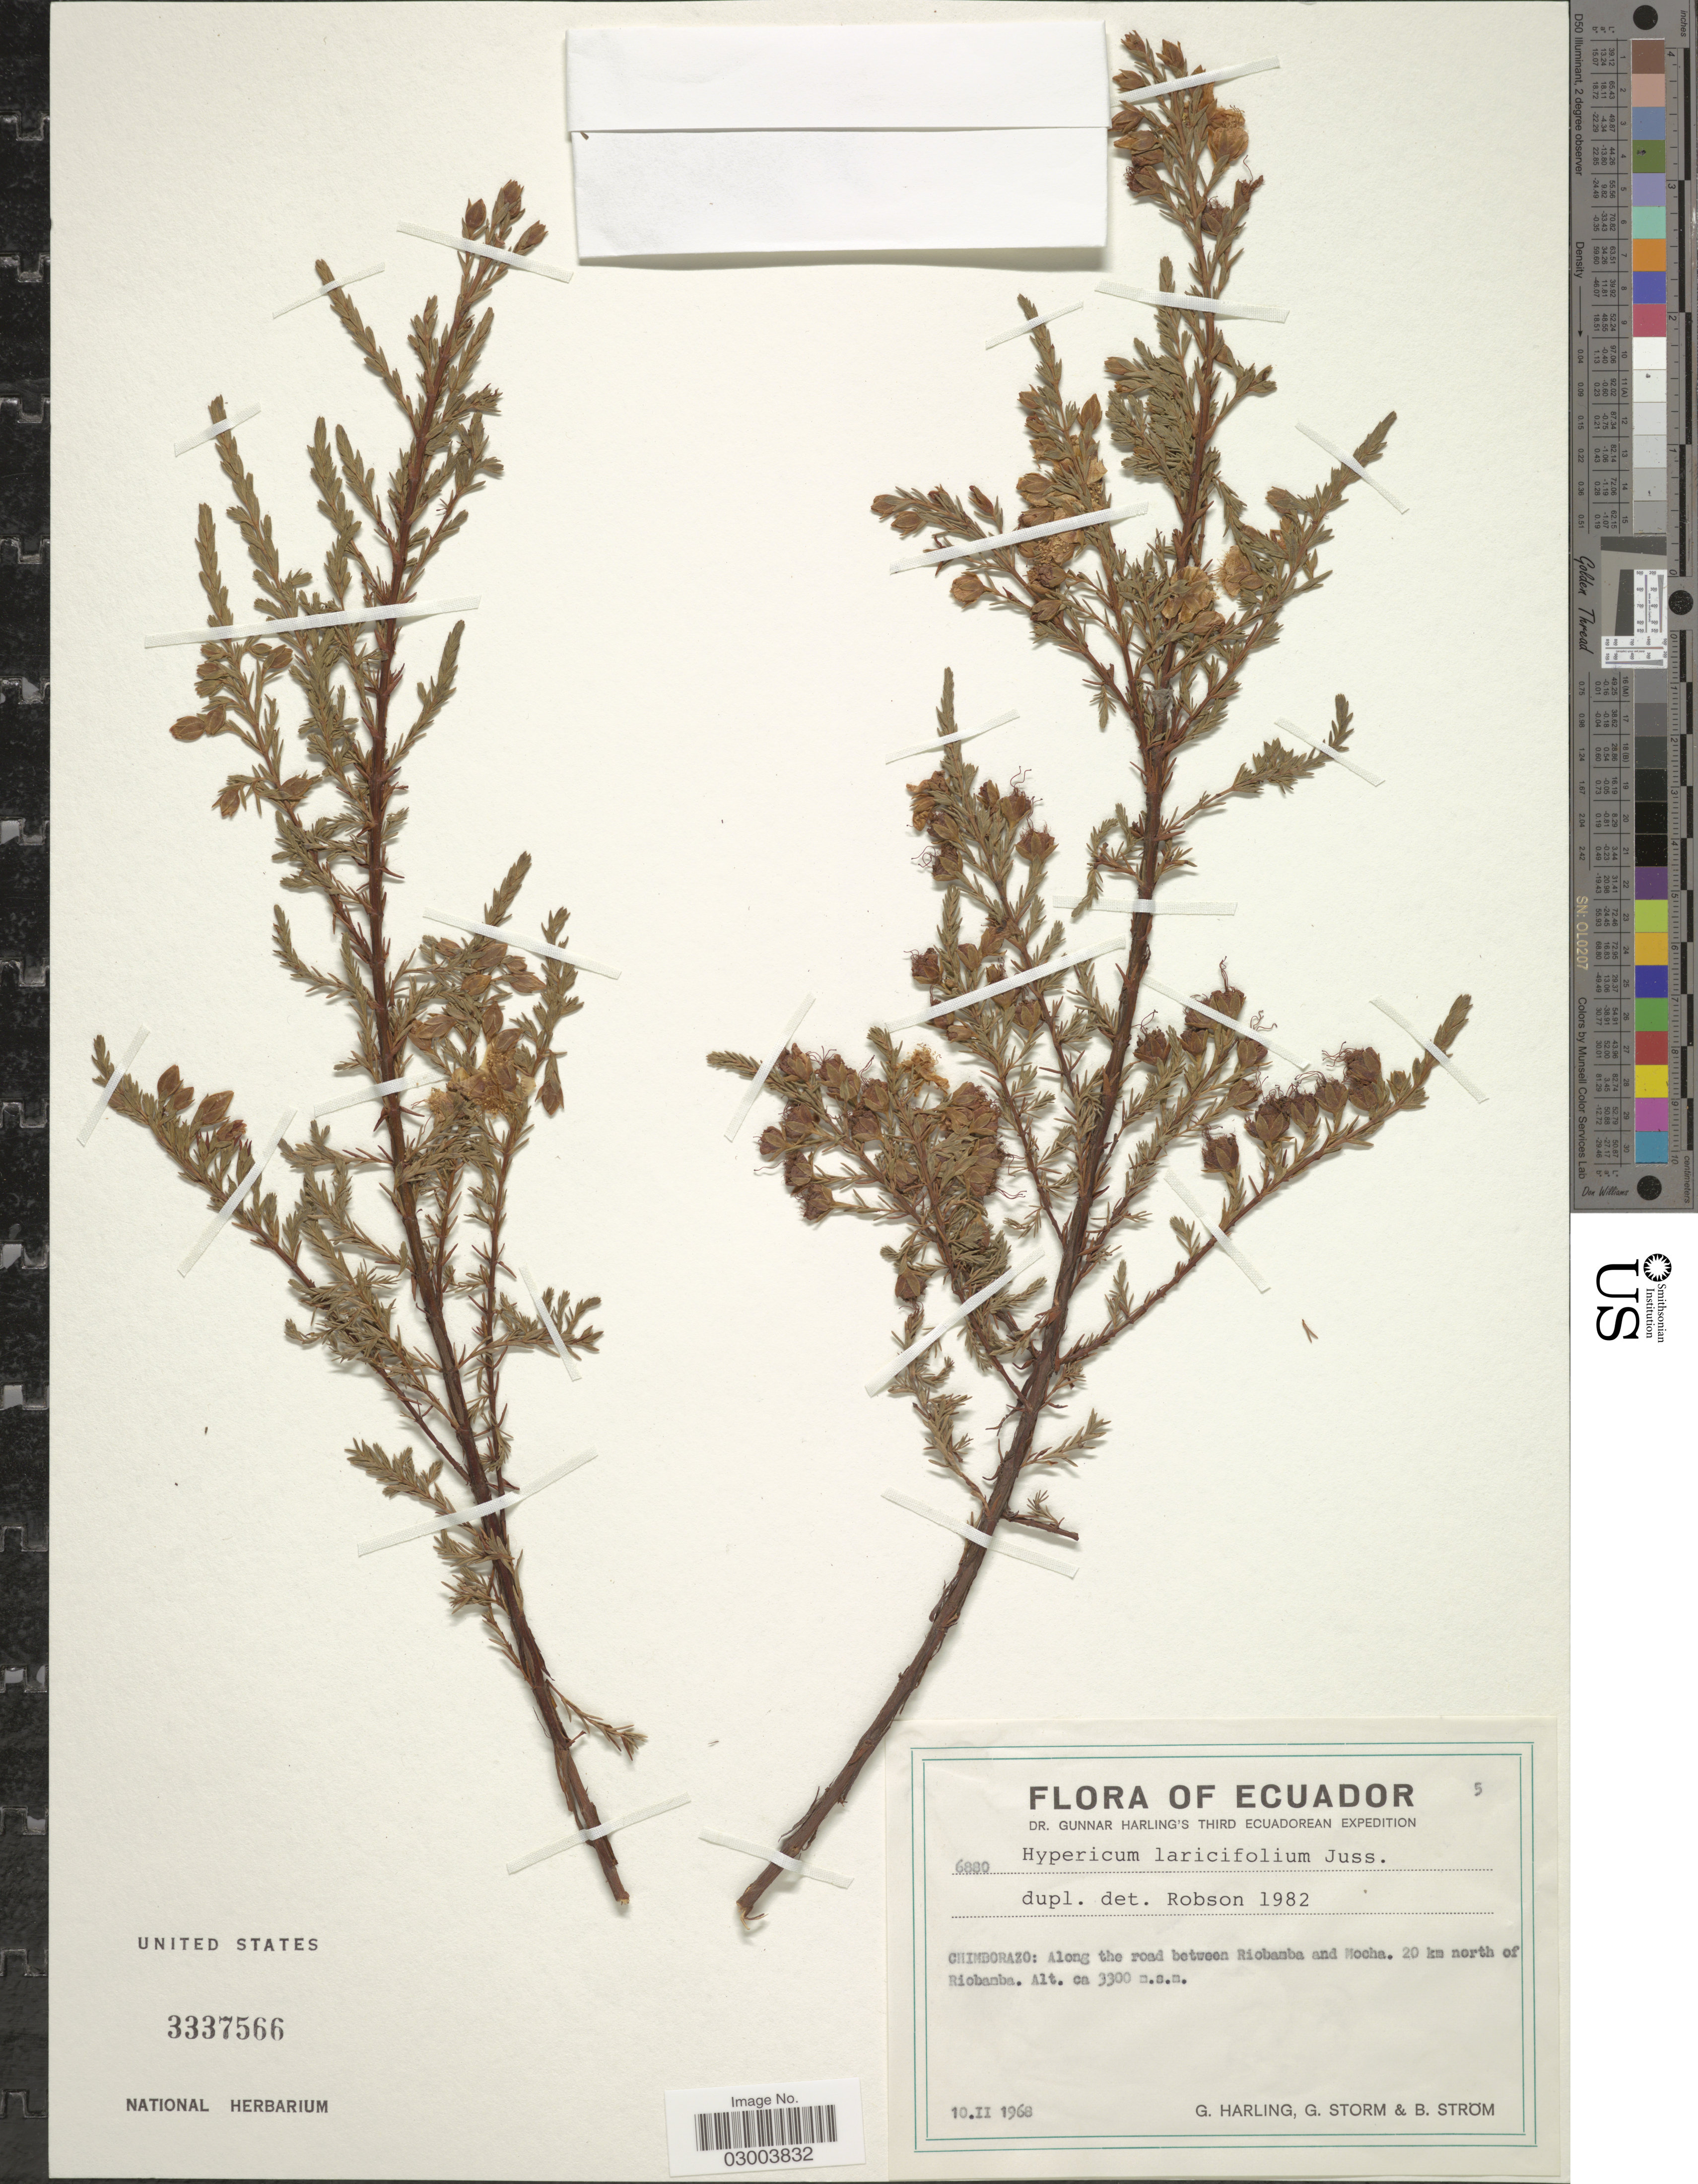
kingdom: Plantae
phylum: Tracheophyta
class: Magnoliopsida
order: Malpighiales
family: Hypericaceae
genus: Hypericum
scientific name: Hypericum laricifolium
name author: Juss.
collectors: G. Harling, G. Storm & B. Ström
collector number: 6880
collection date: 1968-02-10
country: Ecuador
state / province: Chimborazo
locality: Along the road between Riobamba and Mocha, 20 km north of Riobamba.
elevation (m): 3300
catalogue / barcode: US 3337566